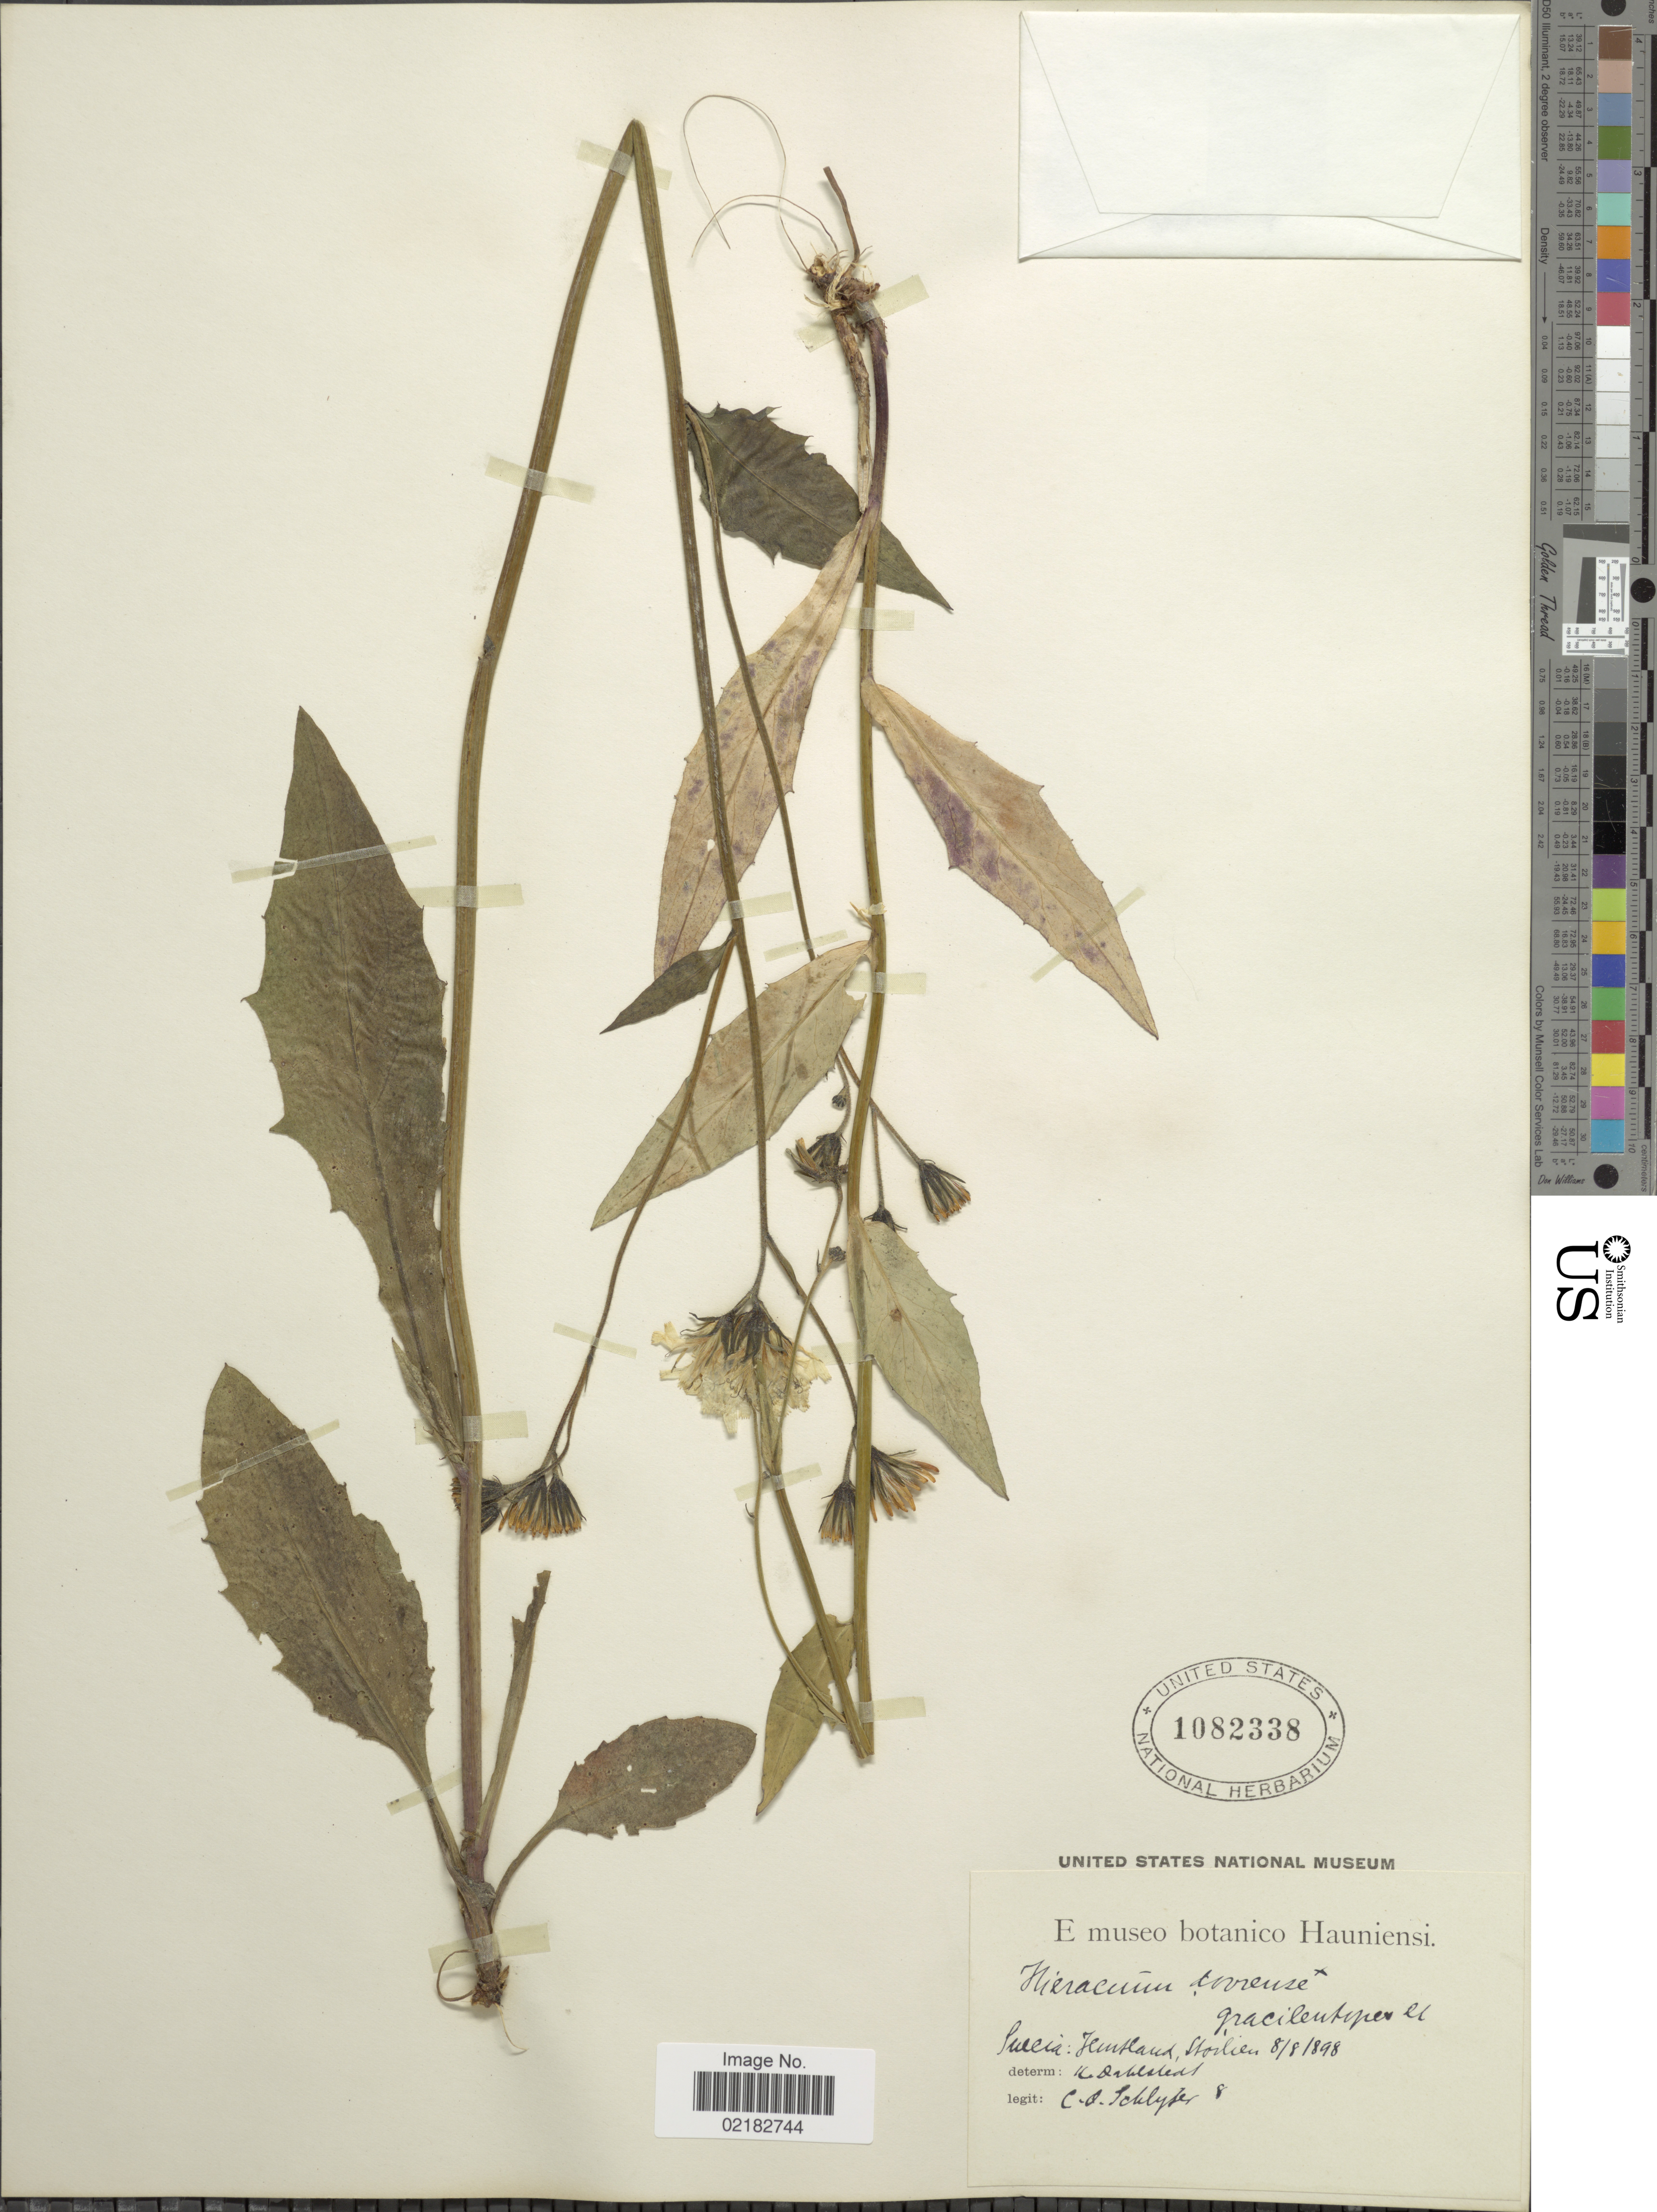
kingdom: Plantae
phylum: Tracheophyta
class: Magnoliopsida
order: Asterales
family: Asteraceae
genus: Hieracium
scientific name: Hieracium dovrense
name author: Fr.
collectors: C. Schlyter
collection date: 1898-08-08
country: Sweden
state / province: Jämtland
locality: Suecia, Jemtland, Storlien.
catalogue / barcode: US 1082338